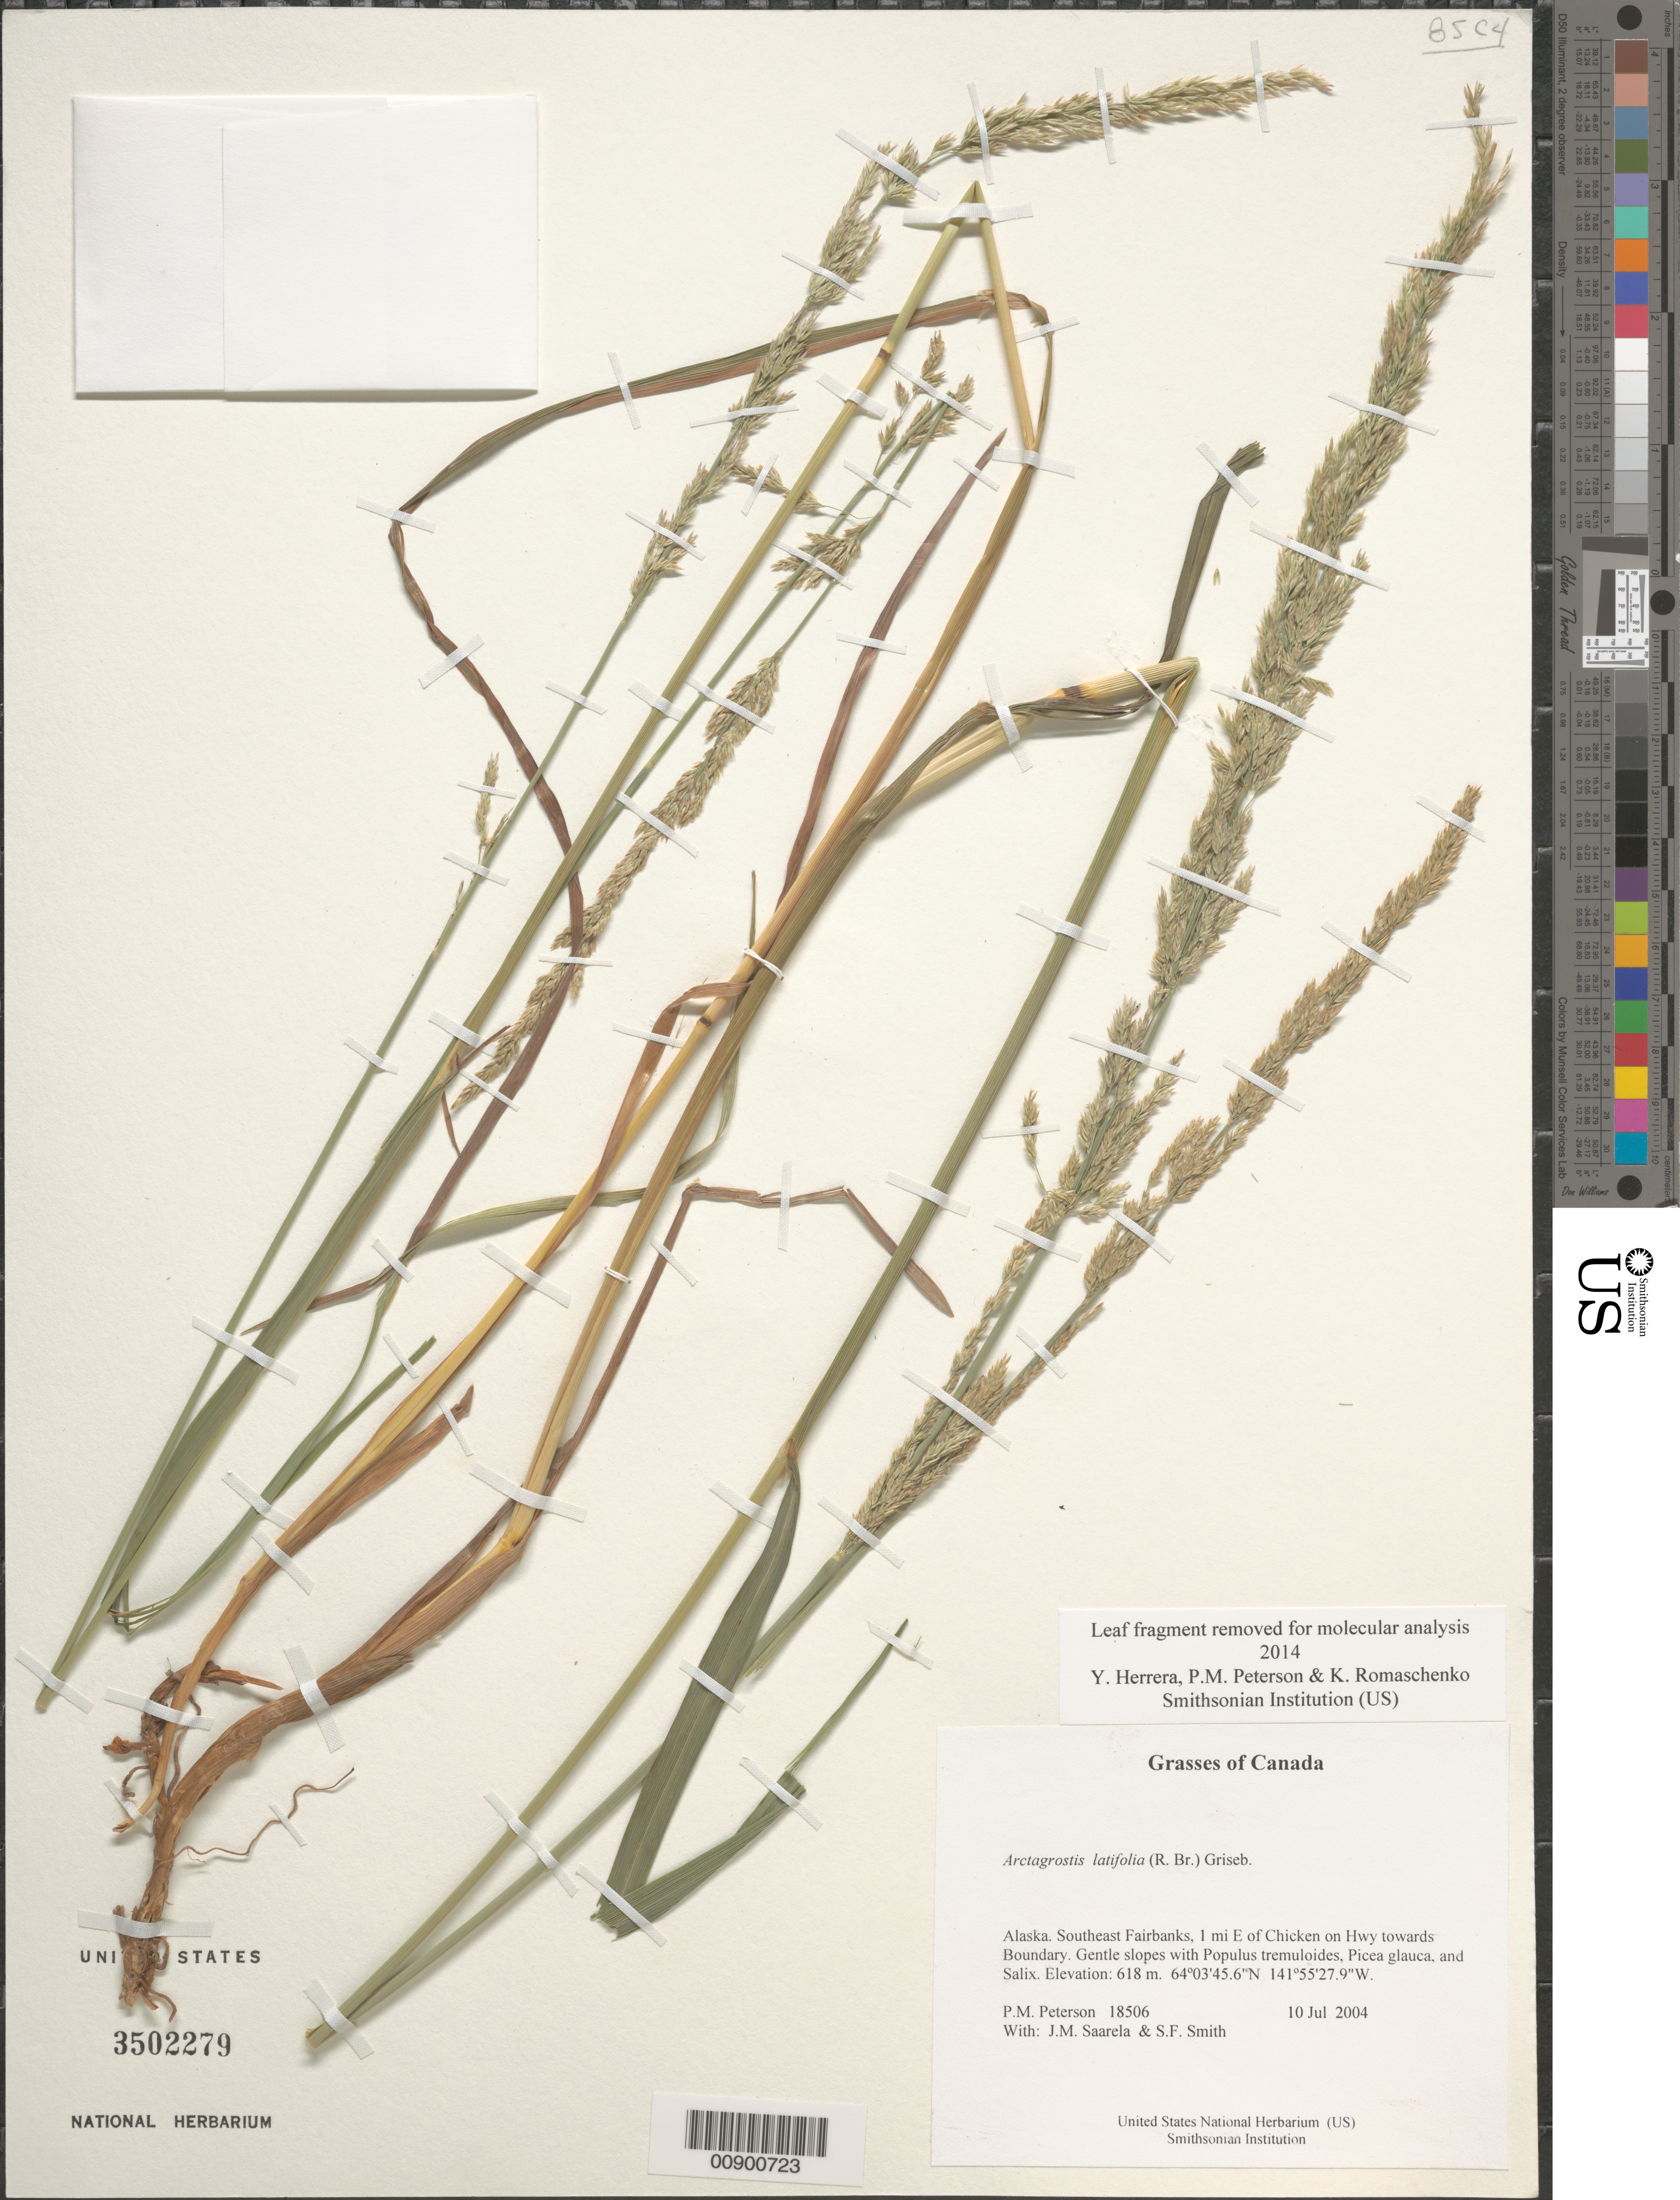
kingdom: Plantae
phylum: Tracheophyta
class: Liliopsida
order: Poales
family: Poaceae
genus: Arctagrostis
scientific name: Arctagrostis latifolia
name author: (R. Br.) Griseb.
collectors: P. M. Peterson, J. Saarela & S.F. Smith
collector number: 18506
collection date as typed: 10 Jul 2004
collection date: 2004-07-10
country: United States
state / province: Alaska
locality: Southeast Fairbanks, 1 mi E of Chicken on Hwy towards Boundary. Gentle slopes with Populus tremuloides, Picea glauca, and Salix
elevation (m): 618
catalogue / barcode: US 3502279